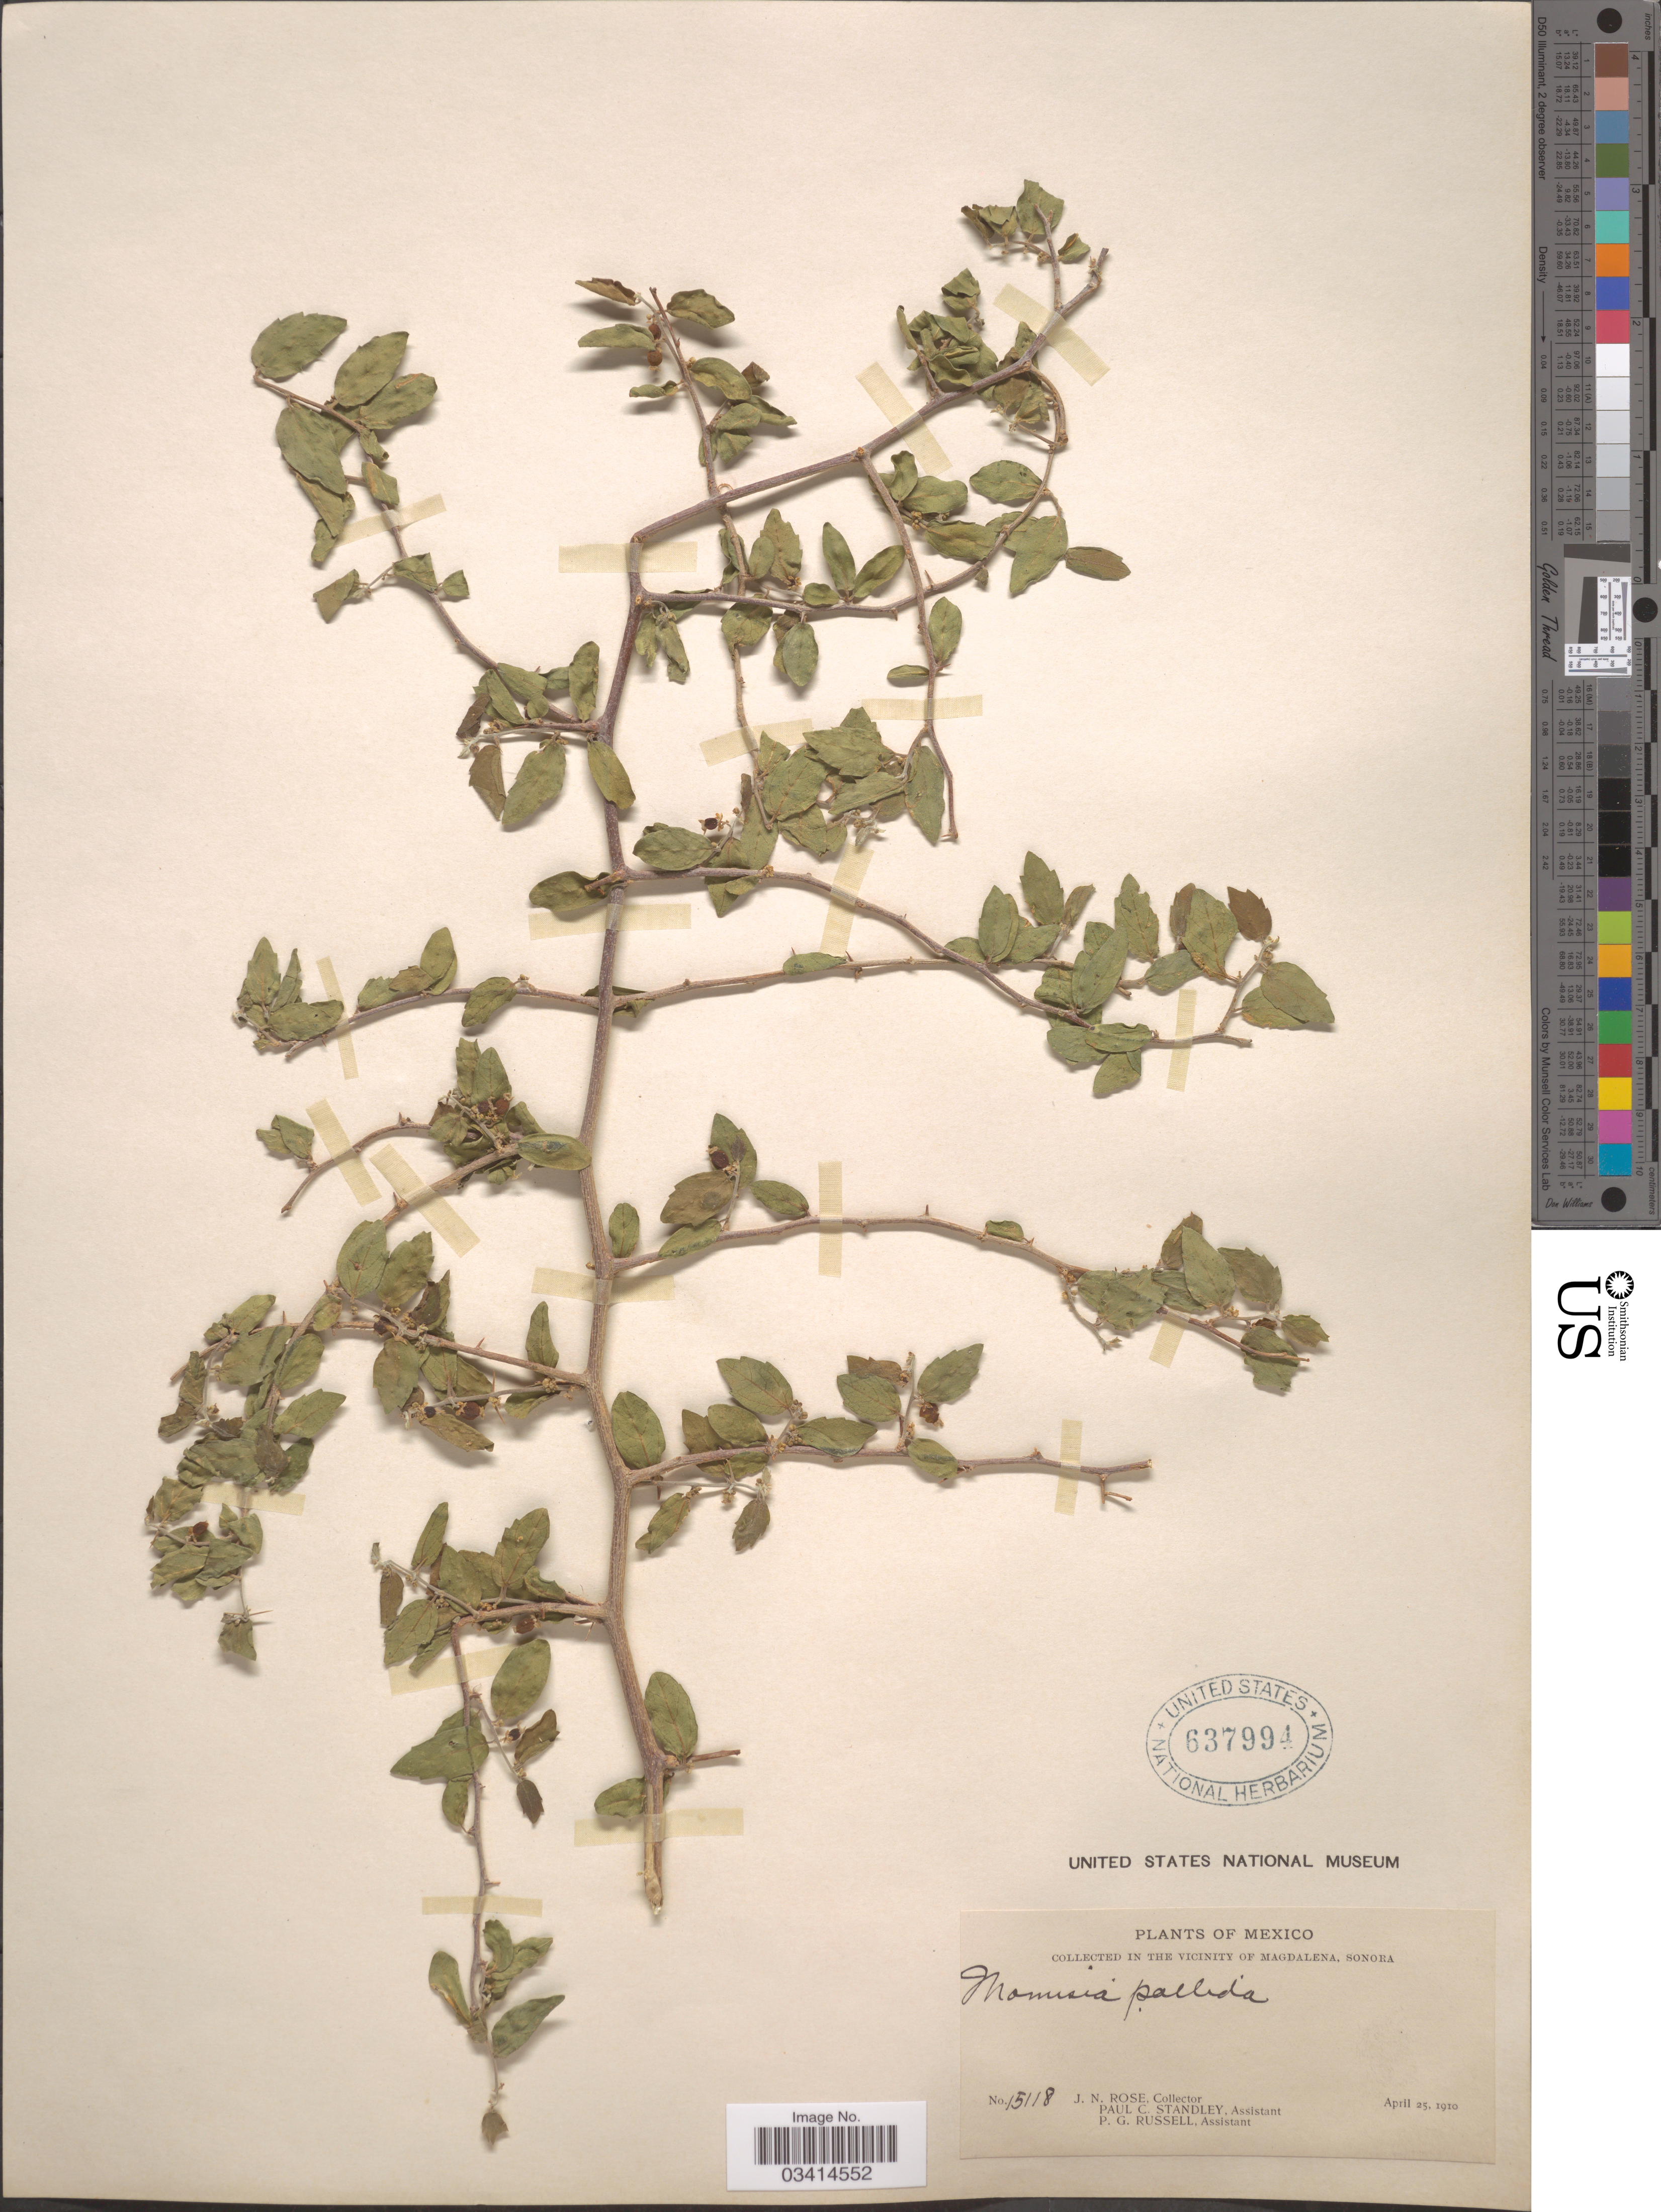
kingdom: Plantae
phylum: Tracheophyta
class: Magnoliopsida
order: Rosales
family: Cannabaceae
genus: Celtis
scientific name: Celtis pallida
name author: Torr. in Emory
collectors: J. N. Rose, P. C. Standley & P. G. Russell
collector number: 15118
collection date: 1910-04-25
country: Mexico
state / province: Sonora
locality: In the vicinity of Magdalena.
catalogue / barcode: US 637994